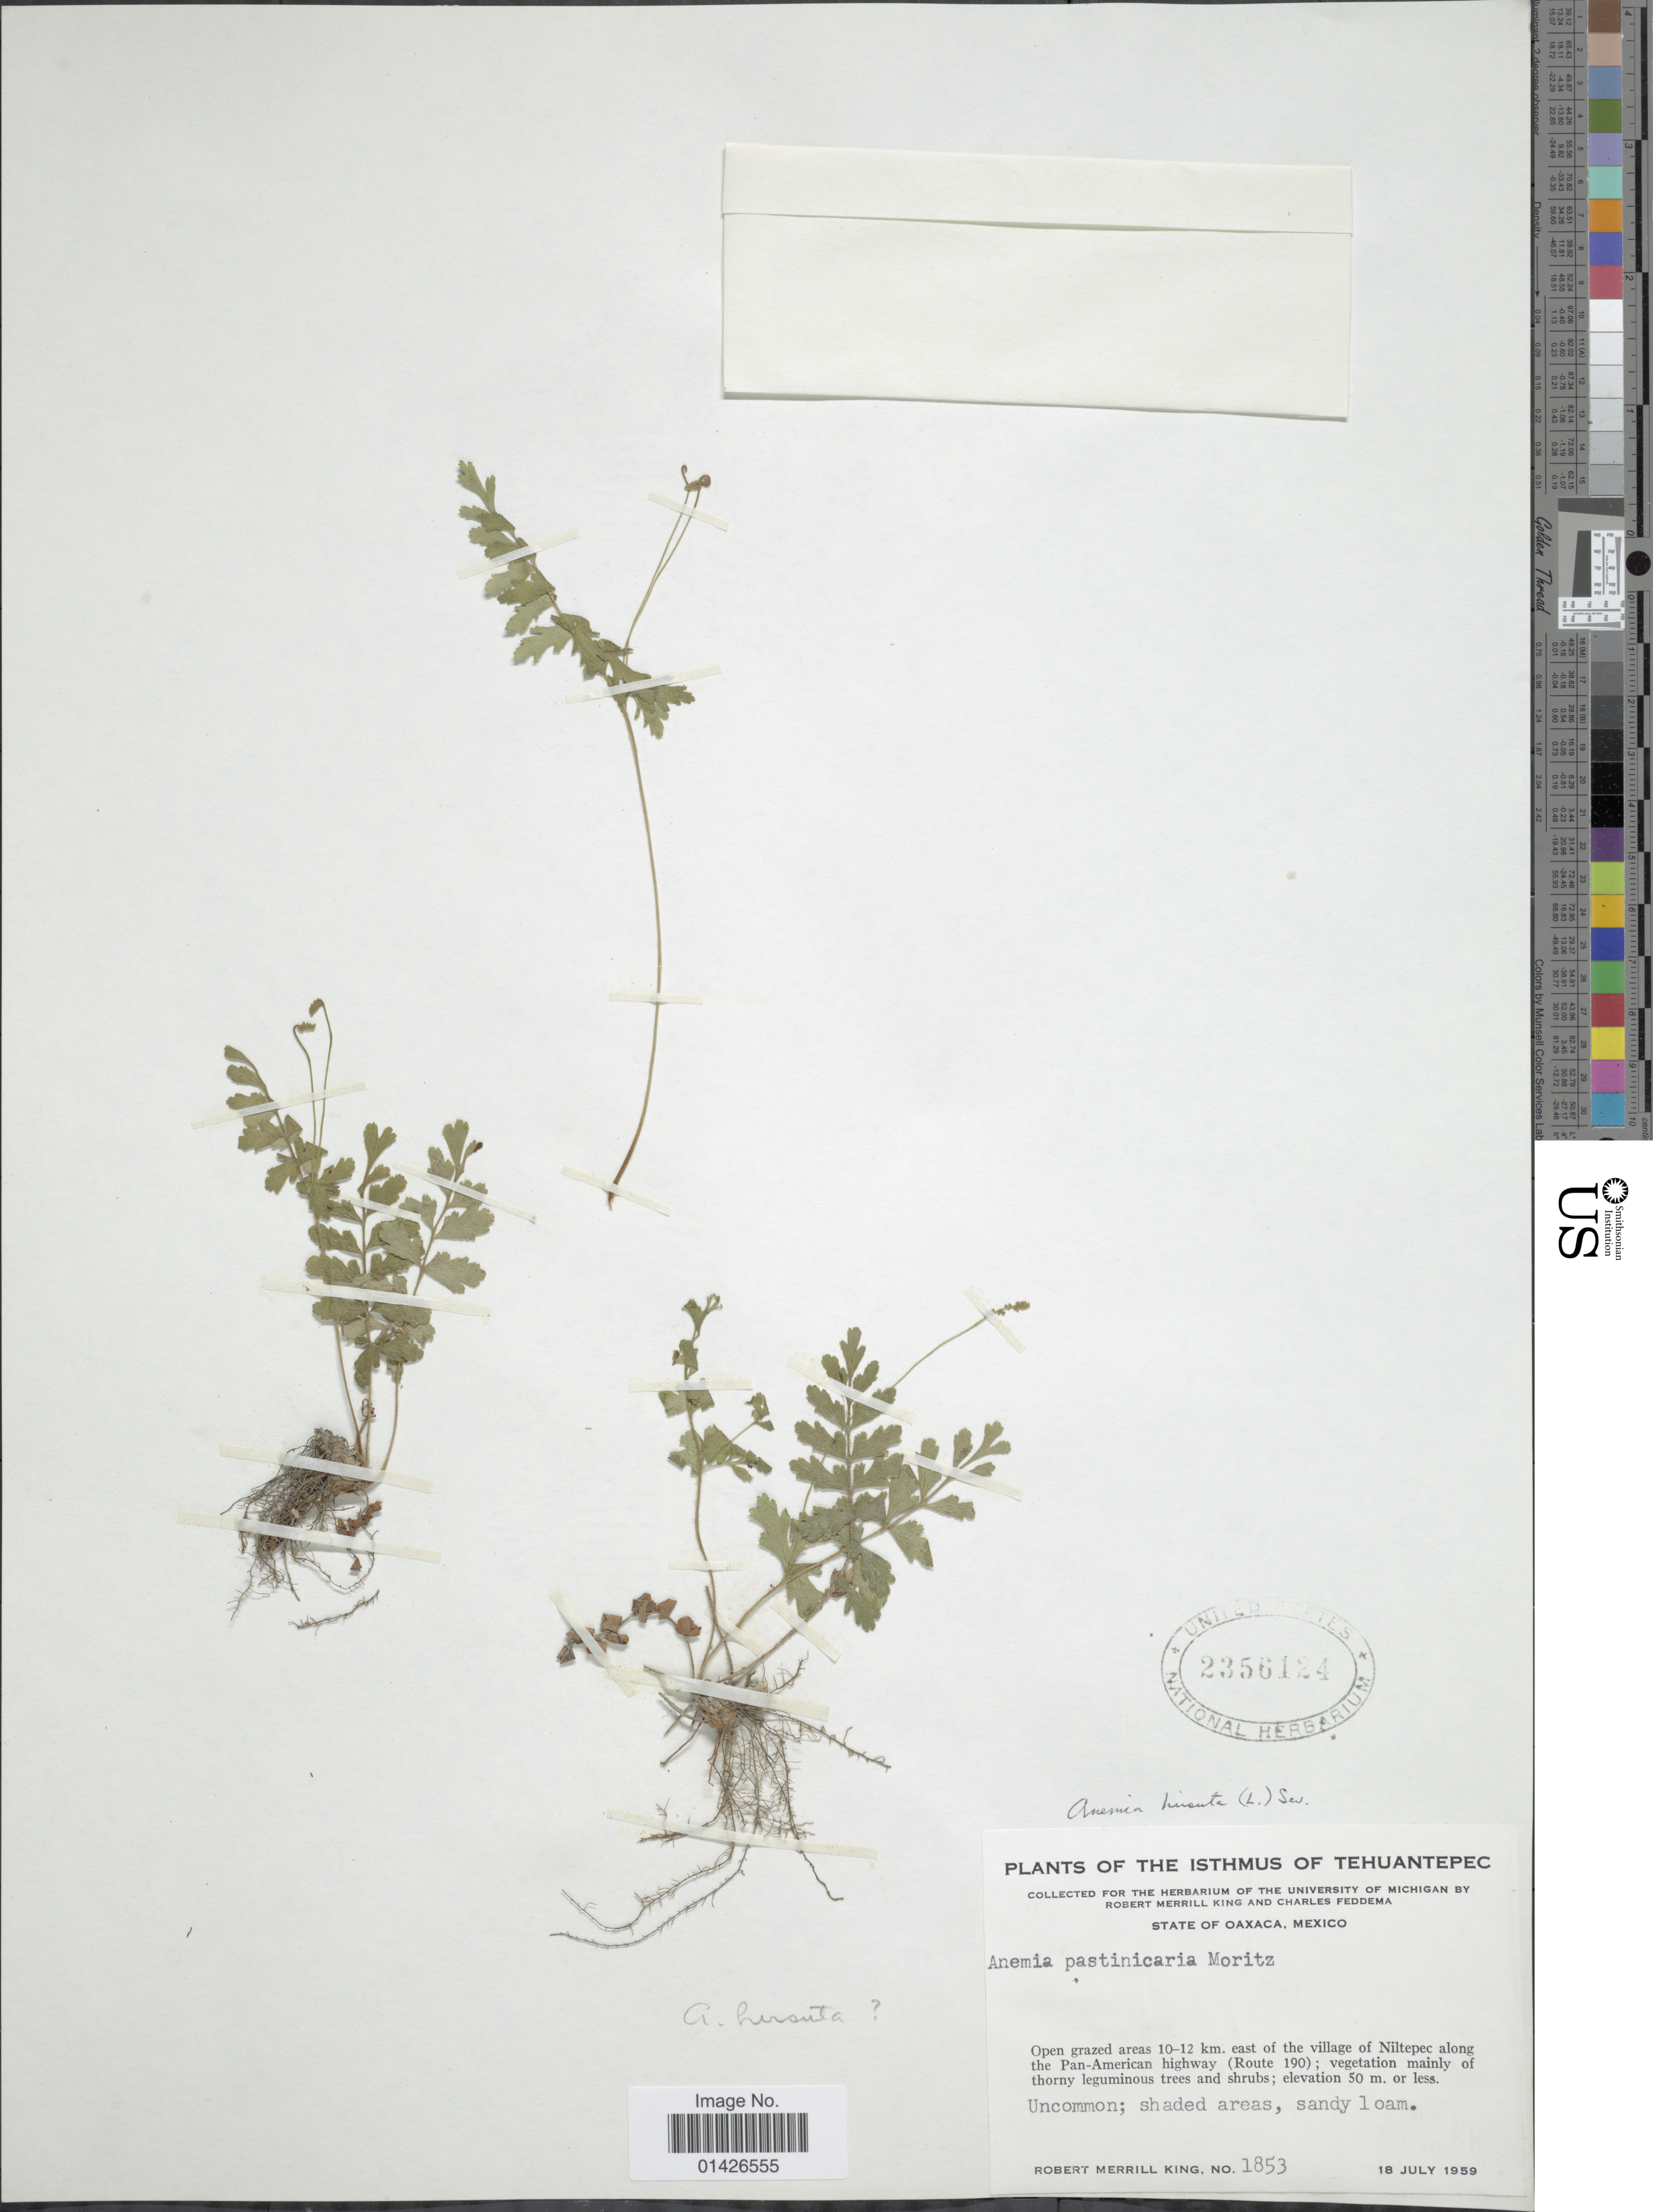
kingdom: Plantae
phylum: Tracheophyta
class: Polypodiopsida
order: Schizaeales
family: Anemiaceae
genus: Anemia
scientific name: Anemia hirsuta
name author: (L.) Sw.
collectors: R. M. King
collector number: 1853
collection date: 1959-07-18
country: Mexico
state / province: Oaxaca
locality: The Isthmus of Tehuantepec, Open grazed areas 10-12 km. east of village of Niltepec along the Pan-American highway (Route 190)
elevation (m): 50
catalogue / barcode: US 2356124